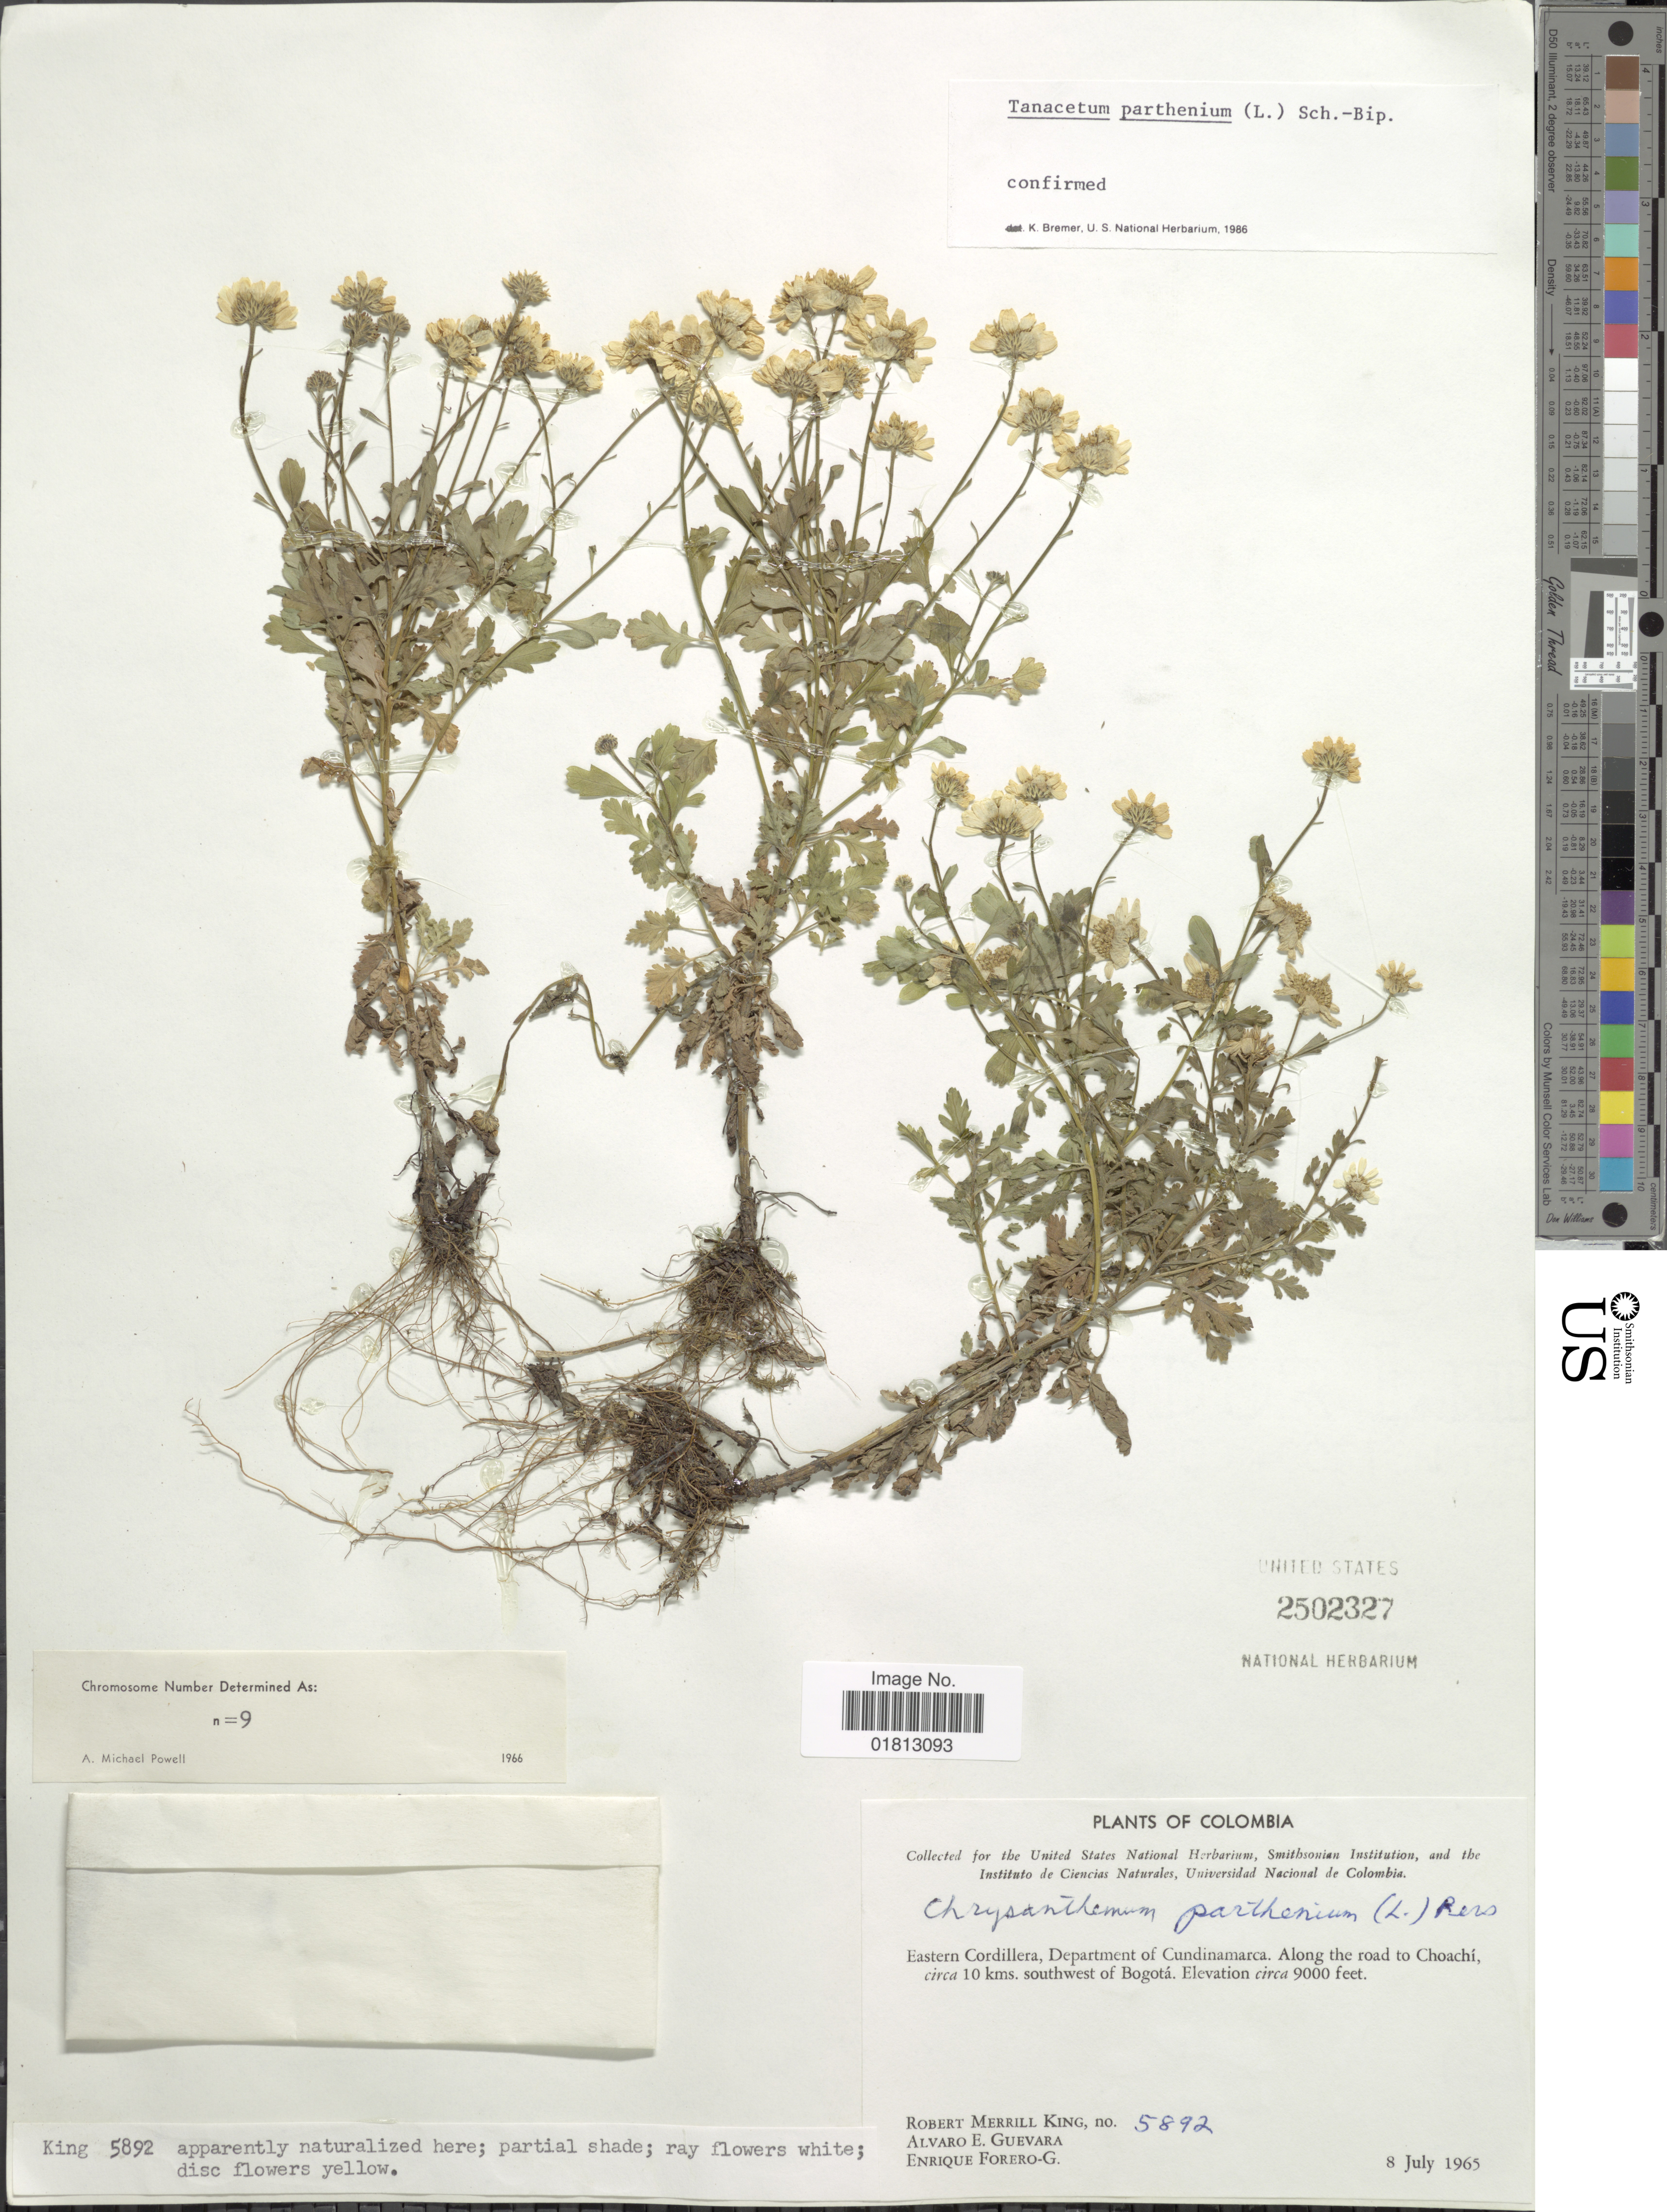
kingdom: Plantae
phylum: Tracheophyta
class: Magnoliopsida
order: Asterales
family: Asteraceae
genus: Tanacetum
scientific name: Tanacetum parthenium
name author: (L.) Sch. Bip.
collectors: R. M. King, A. E. Guevara & E. Forero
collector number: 5892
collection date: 1965-07-08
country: Colombia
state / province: Cundinamarca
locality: Eastern Cordillera, Department of Cundinamarca, Along the road to Choachi, 10 kms southwest of Bogota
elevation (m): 2743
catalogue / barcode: US 2502327